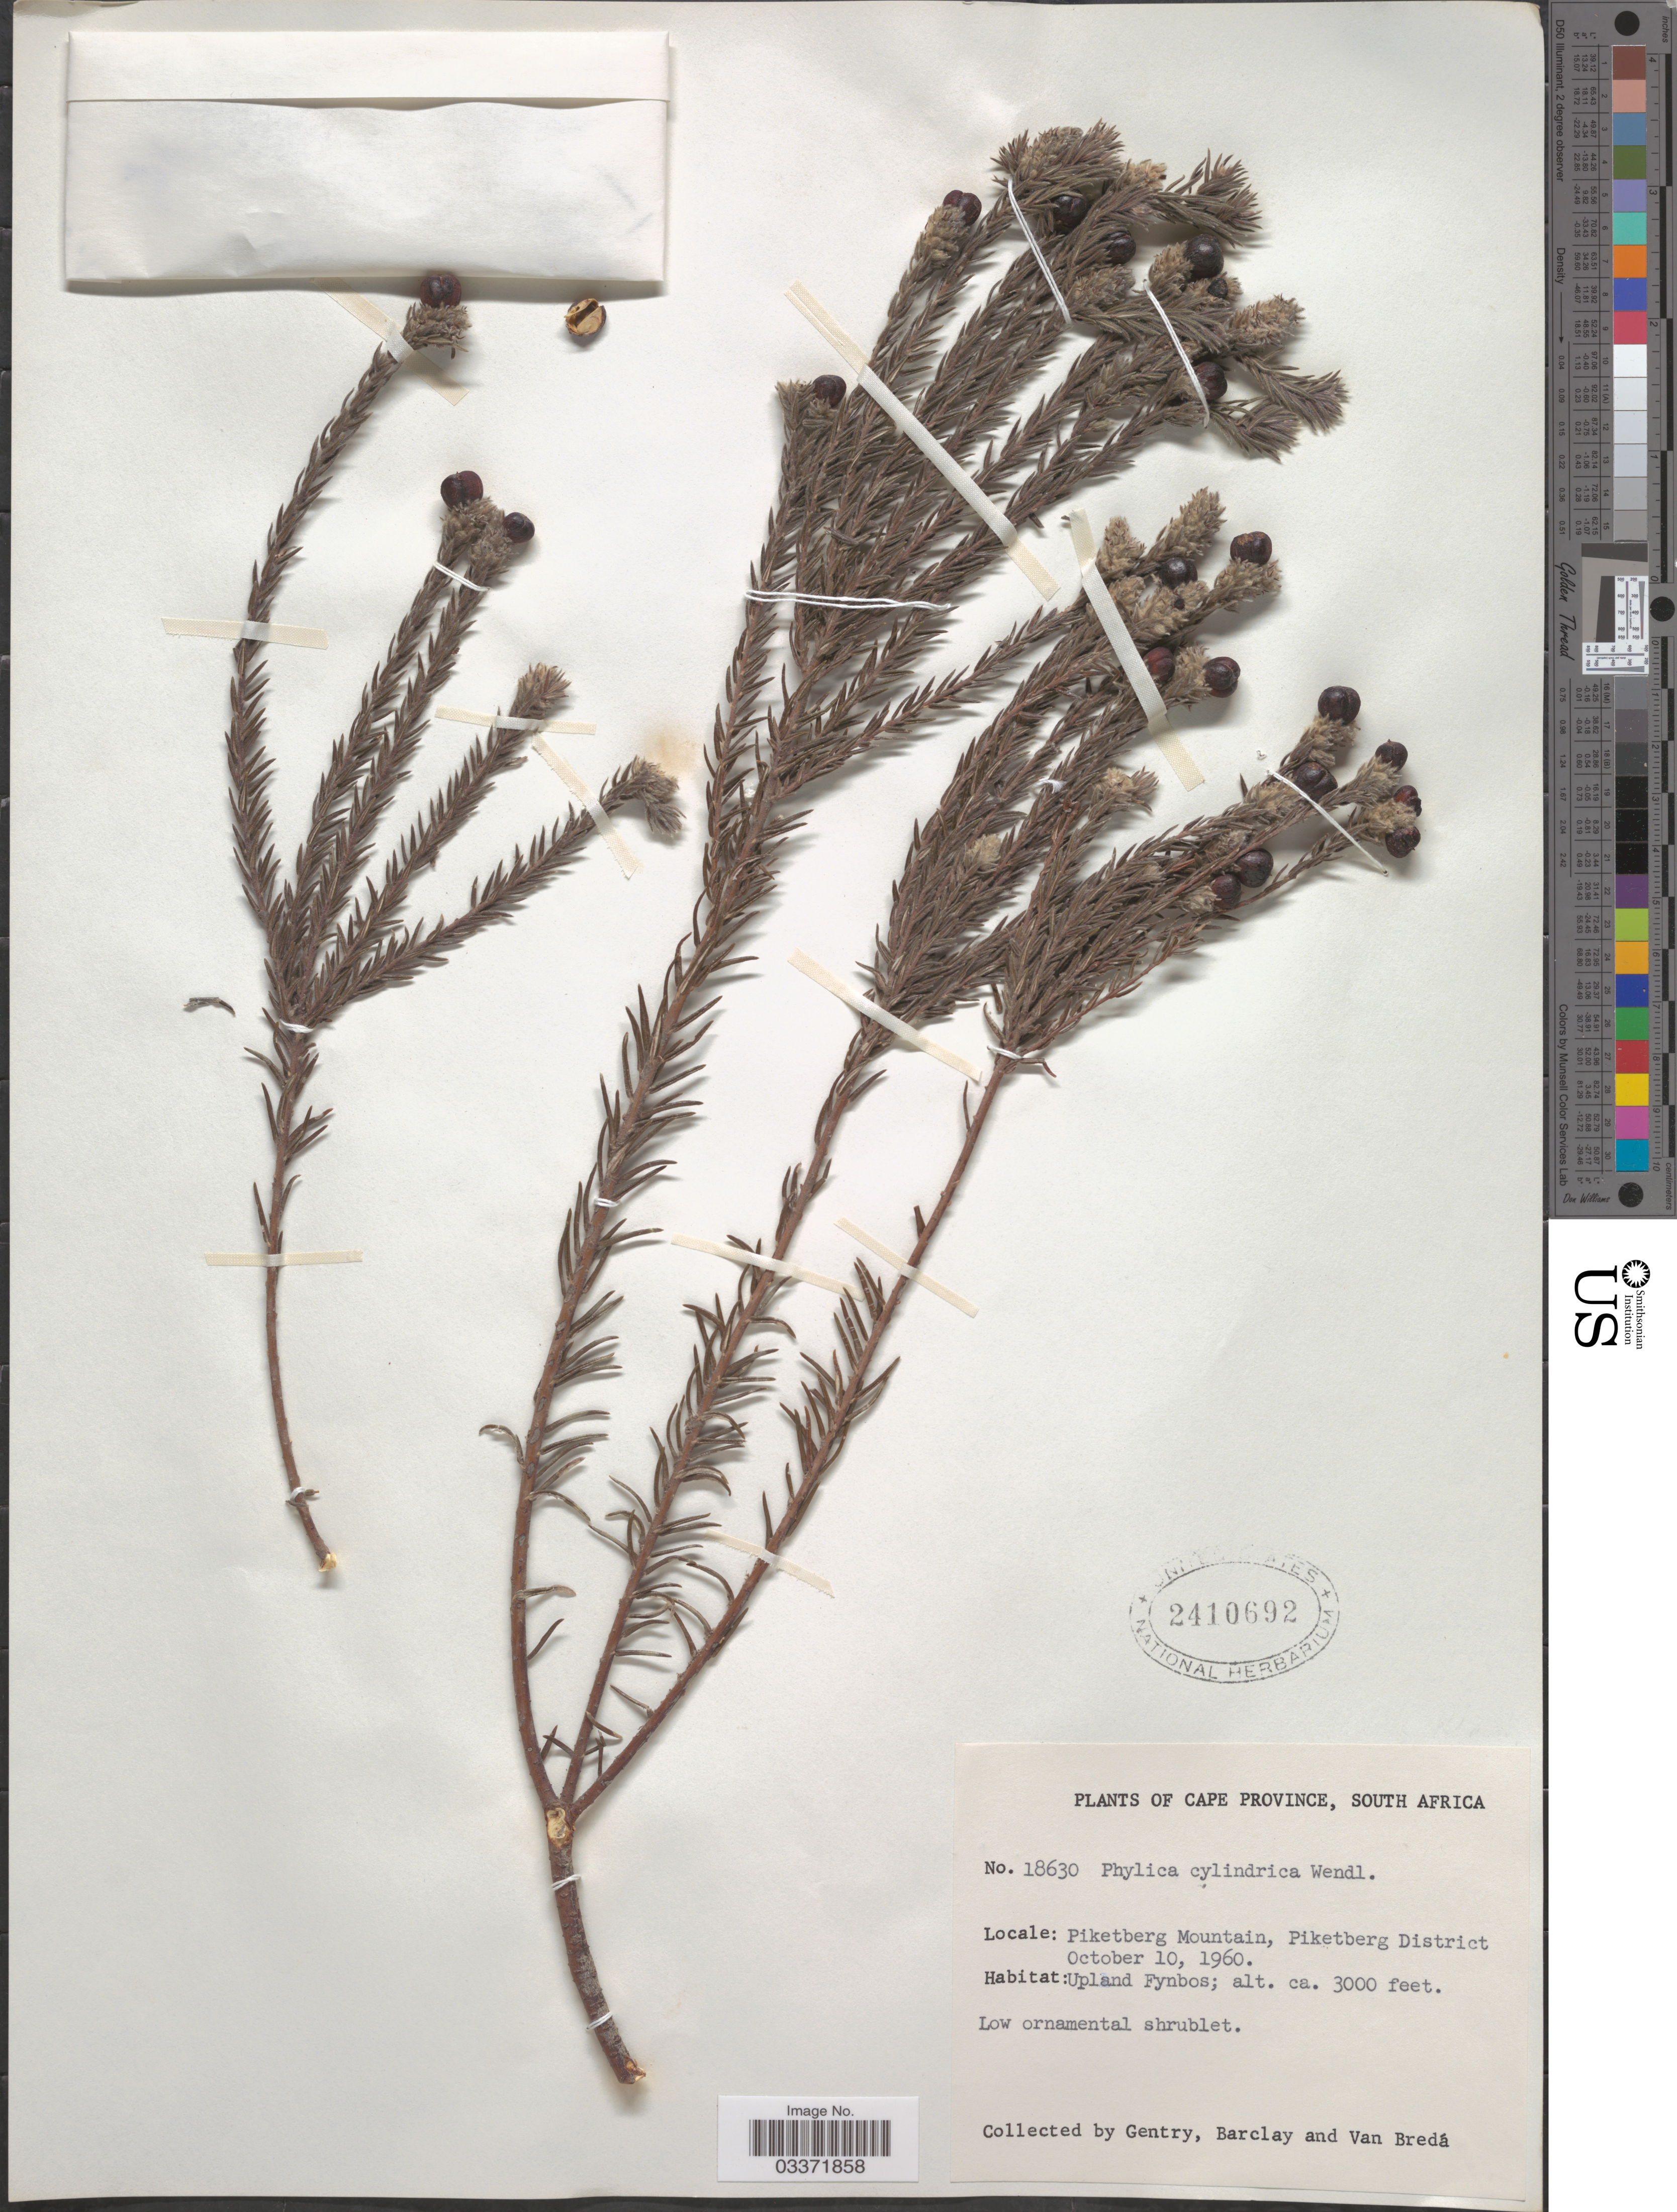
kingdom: Plantae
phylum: Tracheophyta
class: Magnoliopsida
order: Rosales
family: Rhamnaceae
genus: Phylica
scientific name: Phylica cylindrica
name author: J.C. Wendl.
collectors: Gentry, --, -- Barclay & Van Bredá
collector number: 18630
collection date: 1960-10-10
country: South Africa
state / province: Western Cape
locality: Piketberg Mountain, Piketberg District.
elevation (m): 914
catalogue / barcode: US 2410692